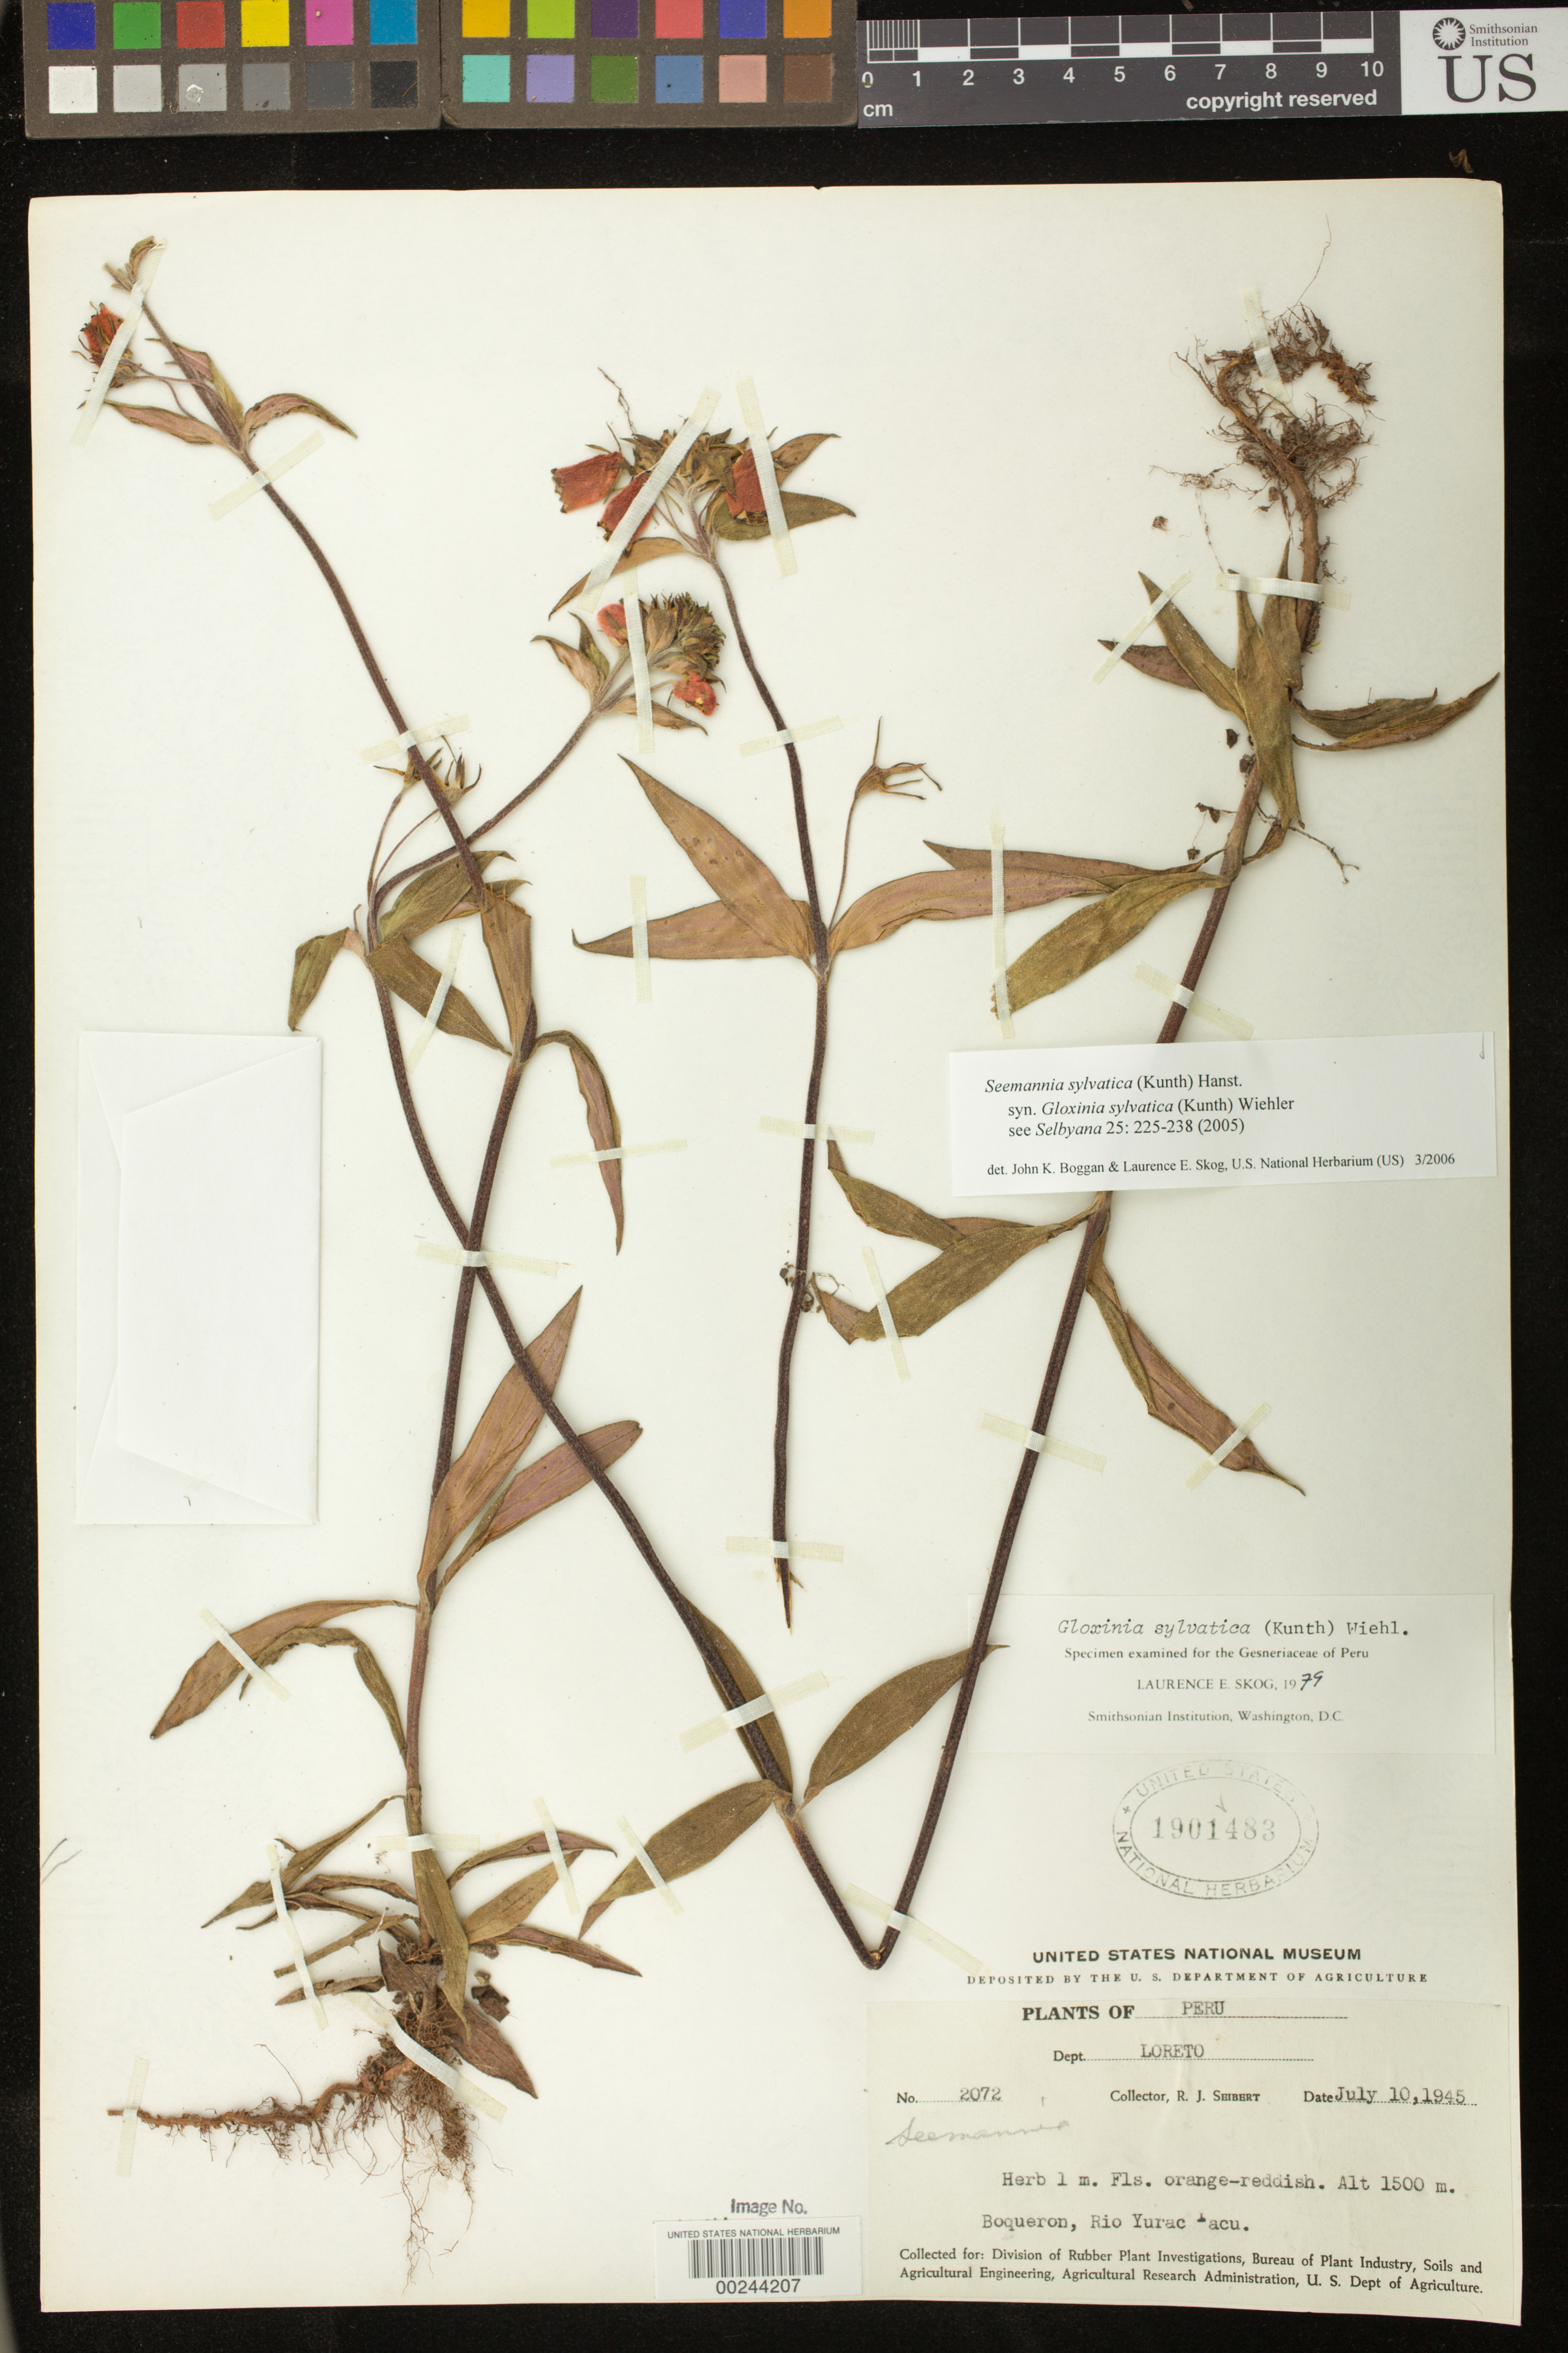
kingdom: Plantae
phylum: Tracheophyta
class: Magnoliopsida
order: Lamiales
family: Gesneriaceae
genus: Seemannia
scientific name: Seemannia sylvatica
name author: (Kunth) Hanst.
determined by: Boggan, J. K.; Skog, L. E.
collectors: R. J. Seibert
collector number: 2072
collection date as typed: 10 Jul 1945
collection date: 1945-07-10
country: Peru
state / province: Loreto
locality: Boqueron, Rio Yurac Yacu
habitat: Road cuts, soil reddish clay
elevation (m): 1500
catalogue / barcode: US 1901483